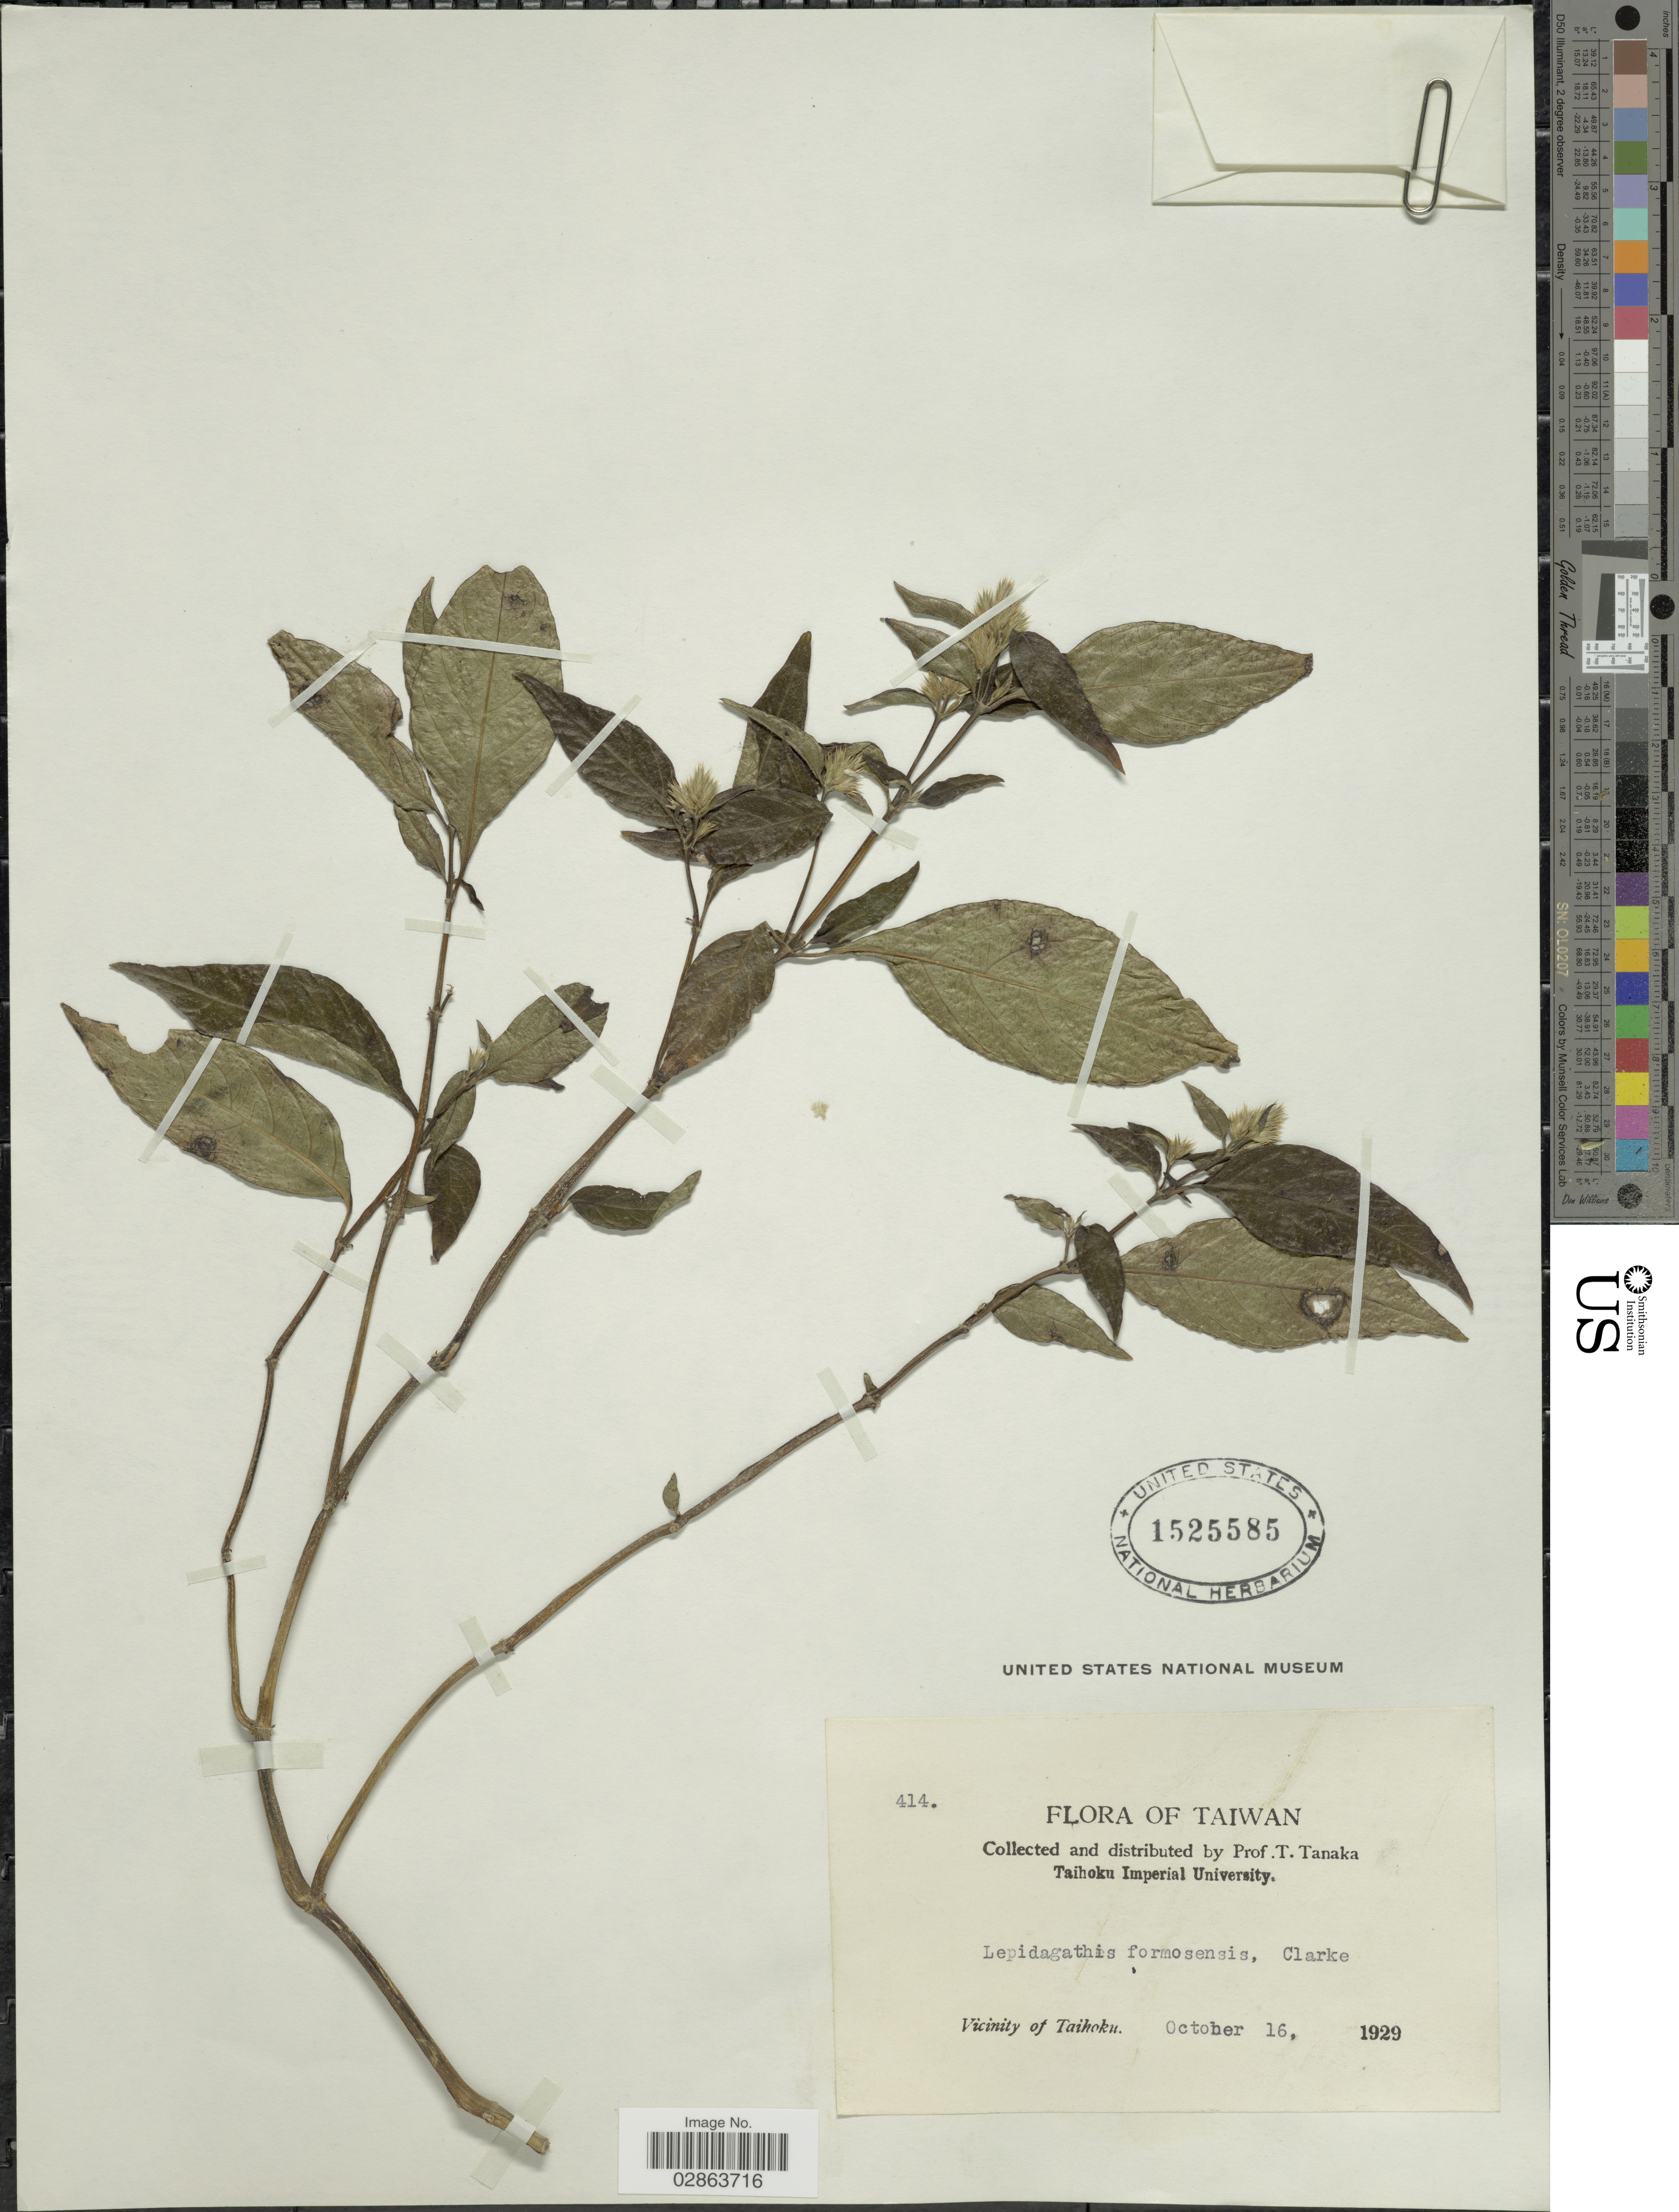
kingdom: Plantae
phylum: Tracheophyta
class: Magnoliopsida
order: Lamiales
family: Acanthaceae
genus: Lepidagathis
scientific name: Lepidagathis formosensis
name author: C.B. Clarke ex Hayata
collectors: T. Tanaka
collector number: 414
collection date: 1929-10-16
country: Taiwan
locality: Vicinity of Taihoku.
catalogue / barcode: US 1525585